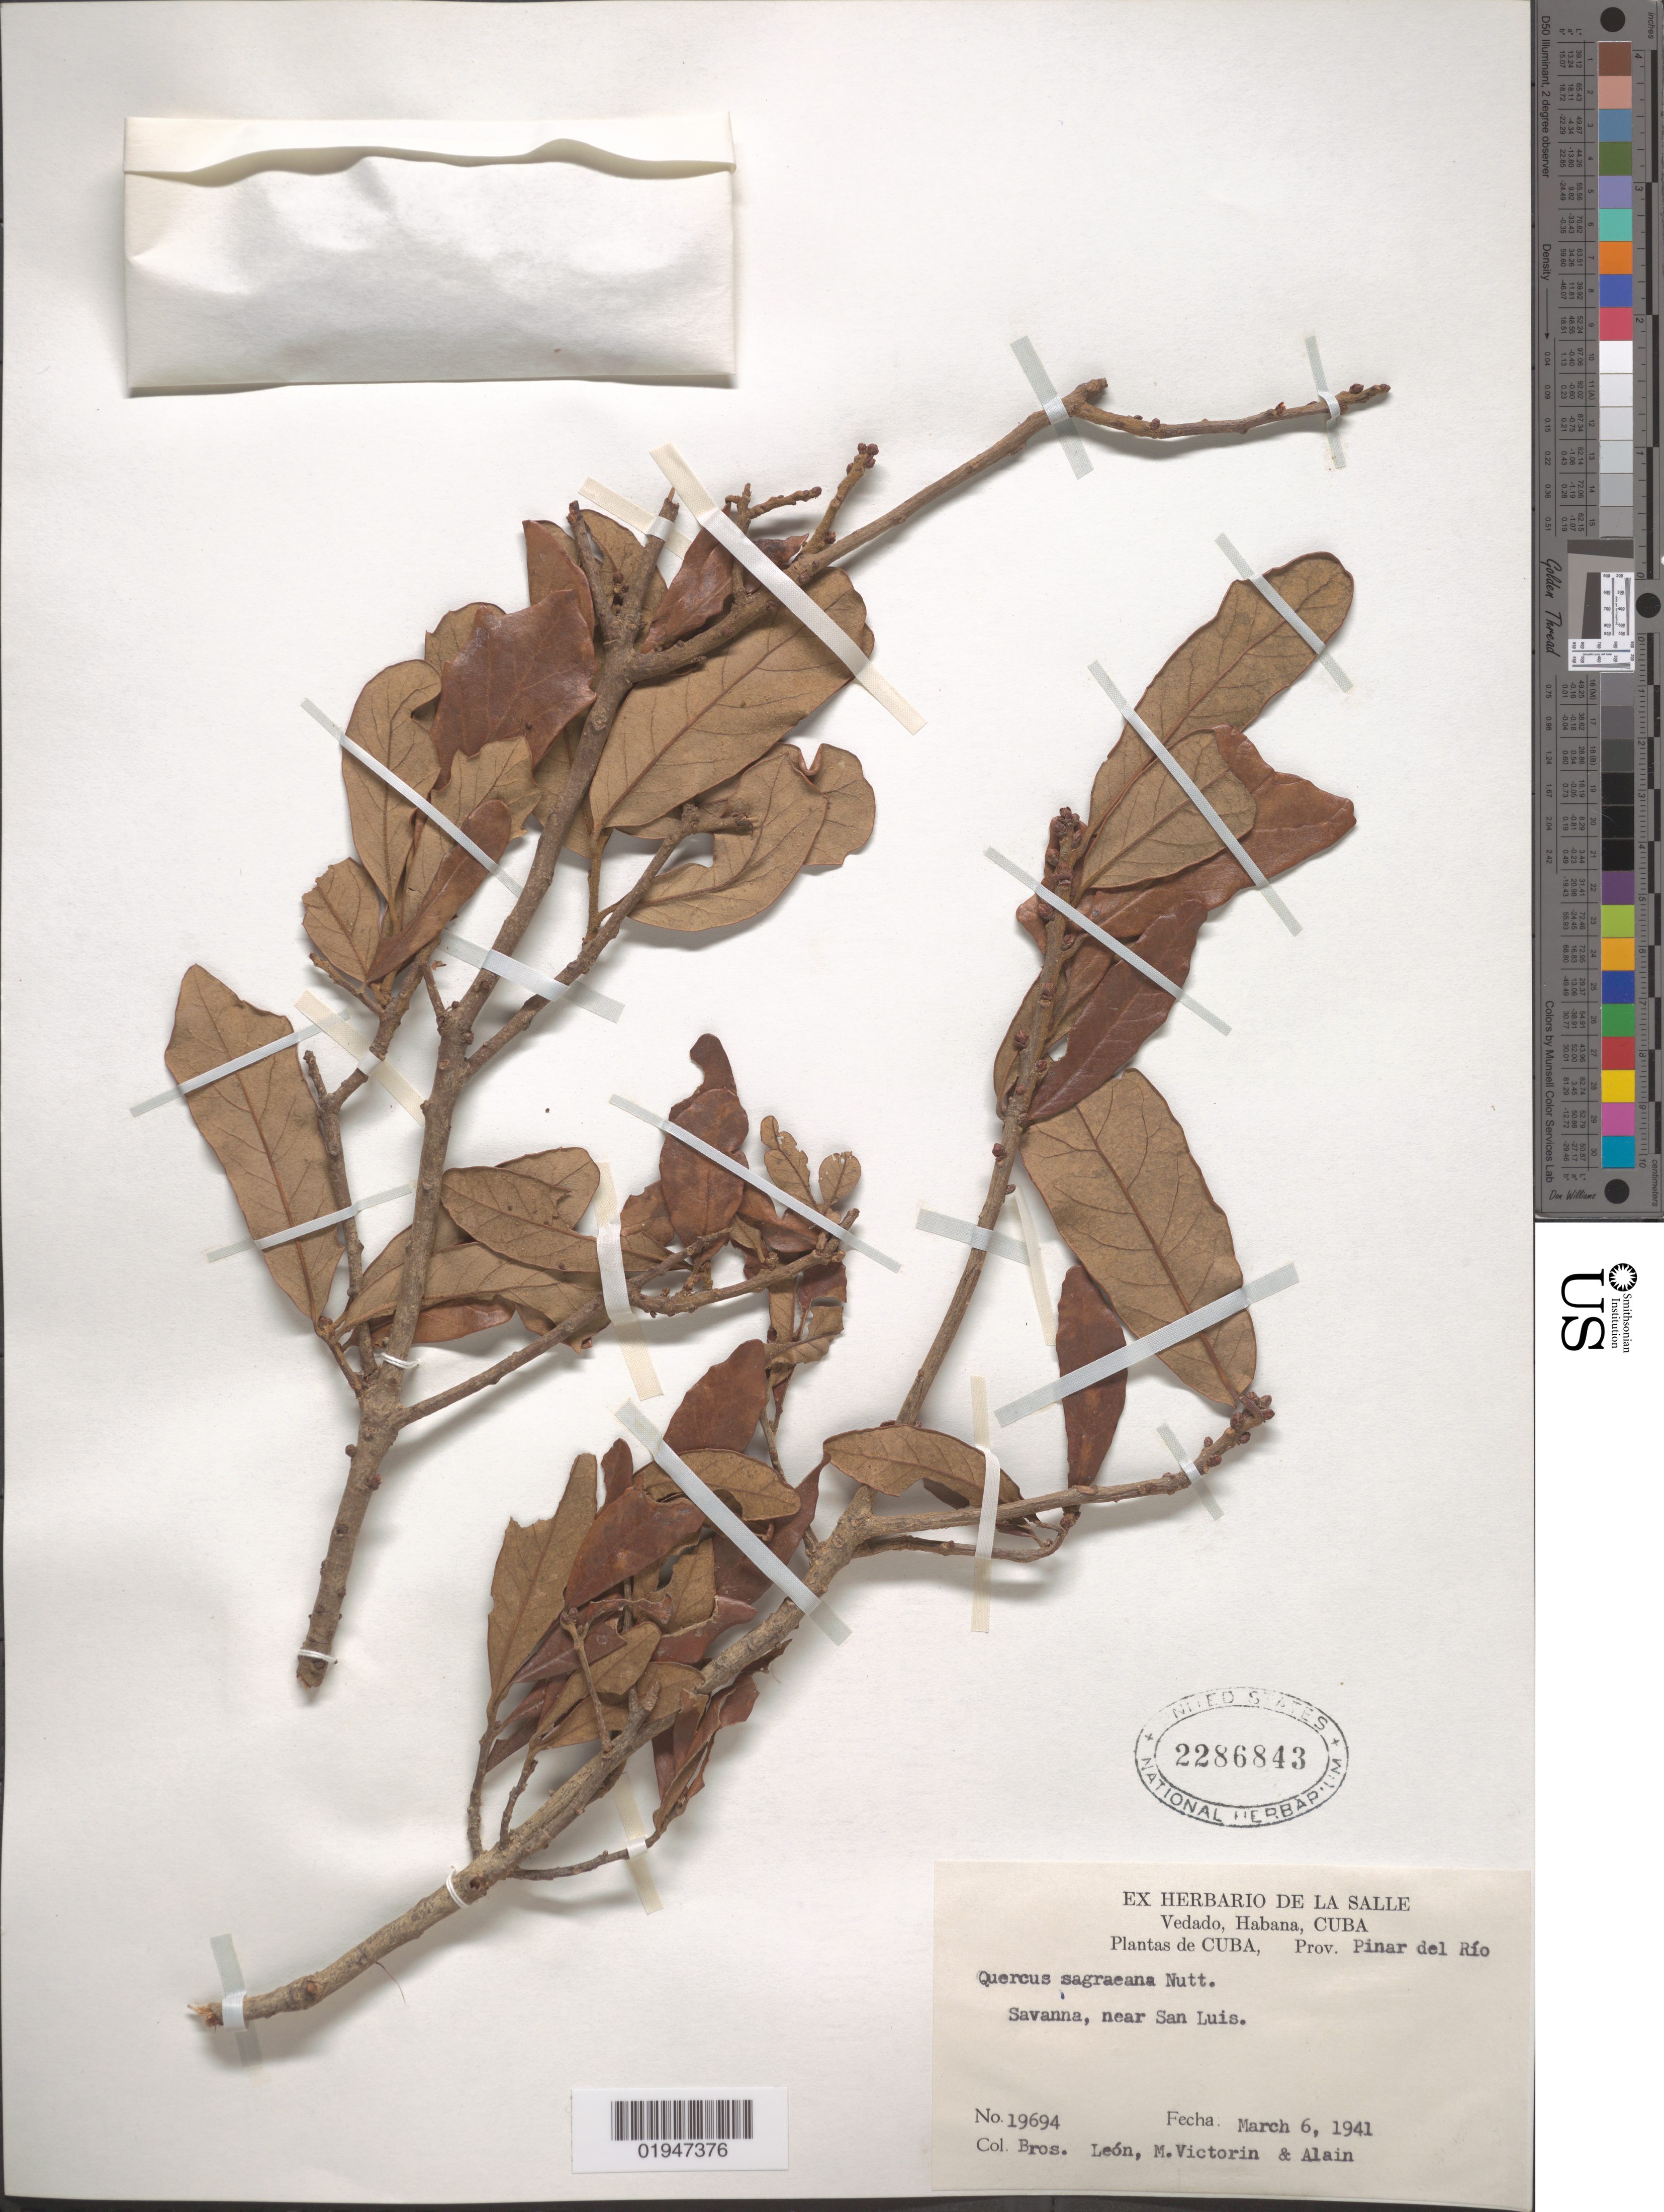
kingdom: Plantae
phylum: Tracheophyta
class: Magnoliopsida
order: Fagales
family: Fagaceae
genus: Quercus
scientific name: Quercus oleoides var. sagraeana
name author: Schltdl. & Cham.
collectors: Bro. León, Fr. Marie-Victorin & A. H. Liogier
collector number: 19694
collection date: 1941-03-06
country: Cuba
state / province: Pinar del Rio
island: Cuba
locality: San Luis, near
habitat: Savanna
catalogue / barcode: US 2286843